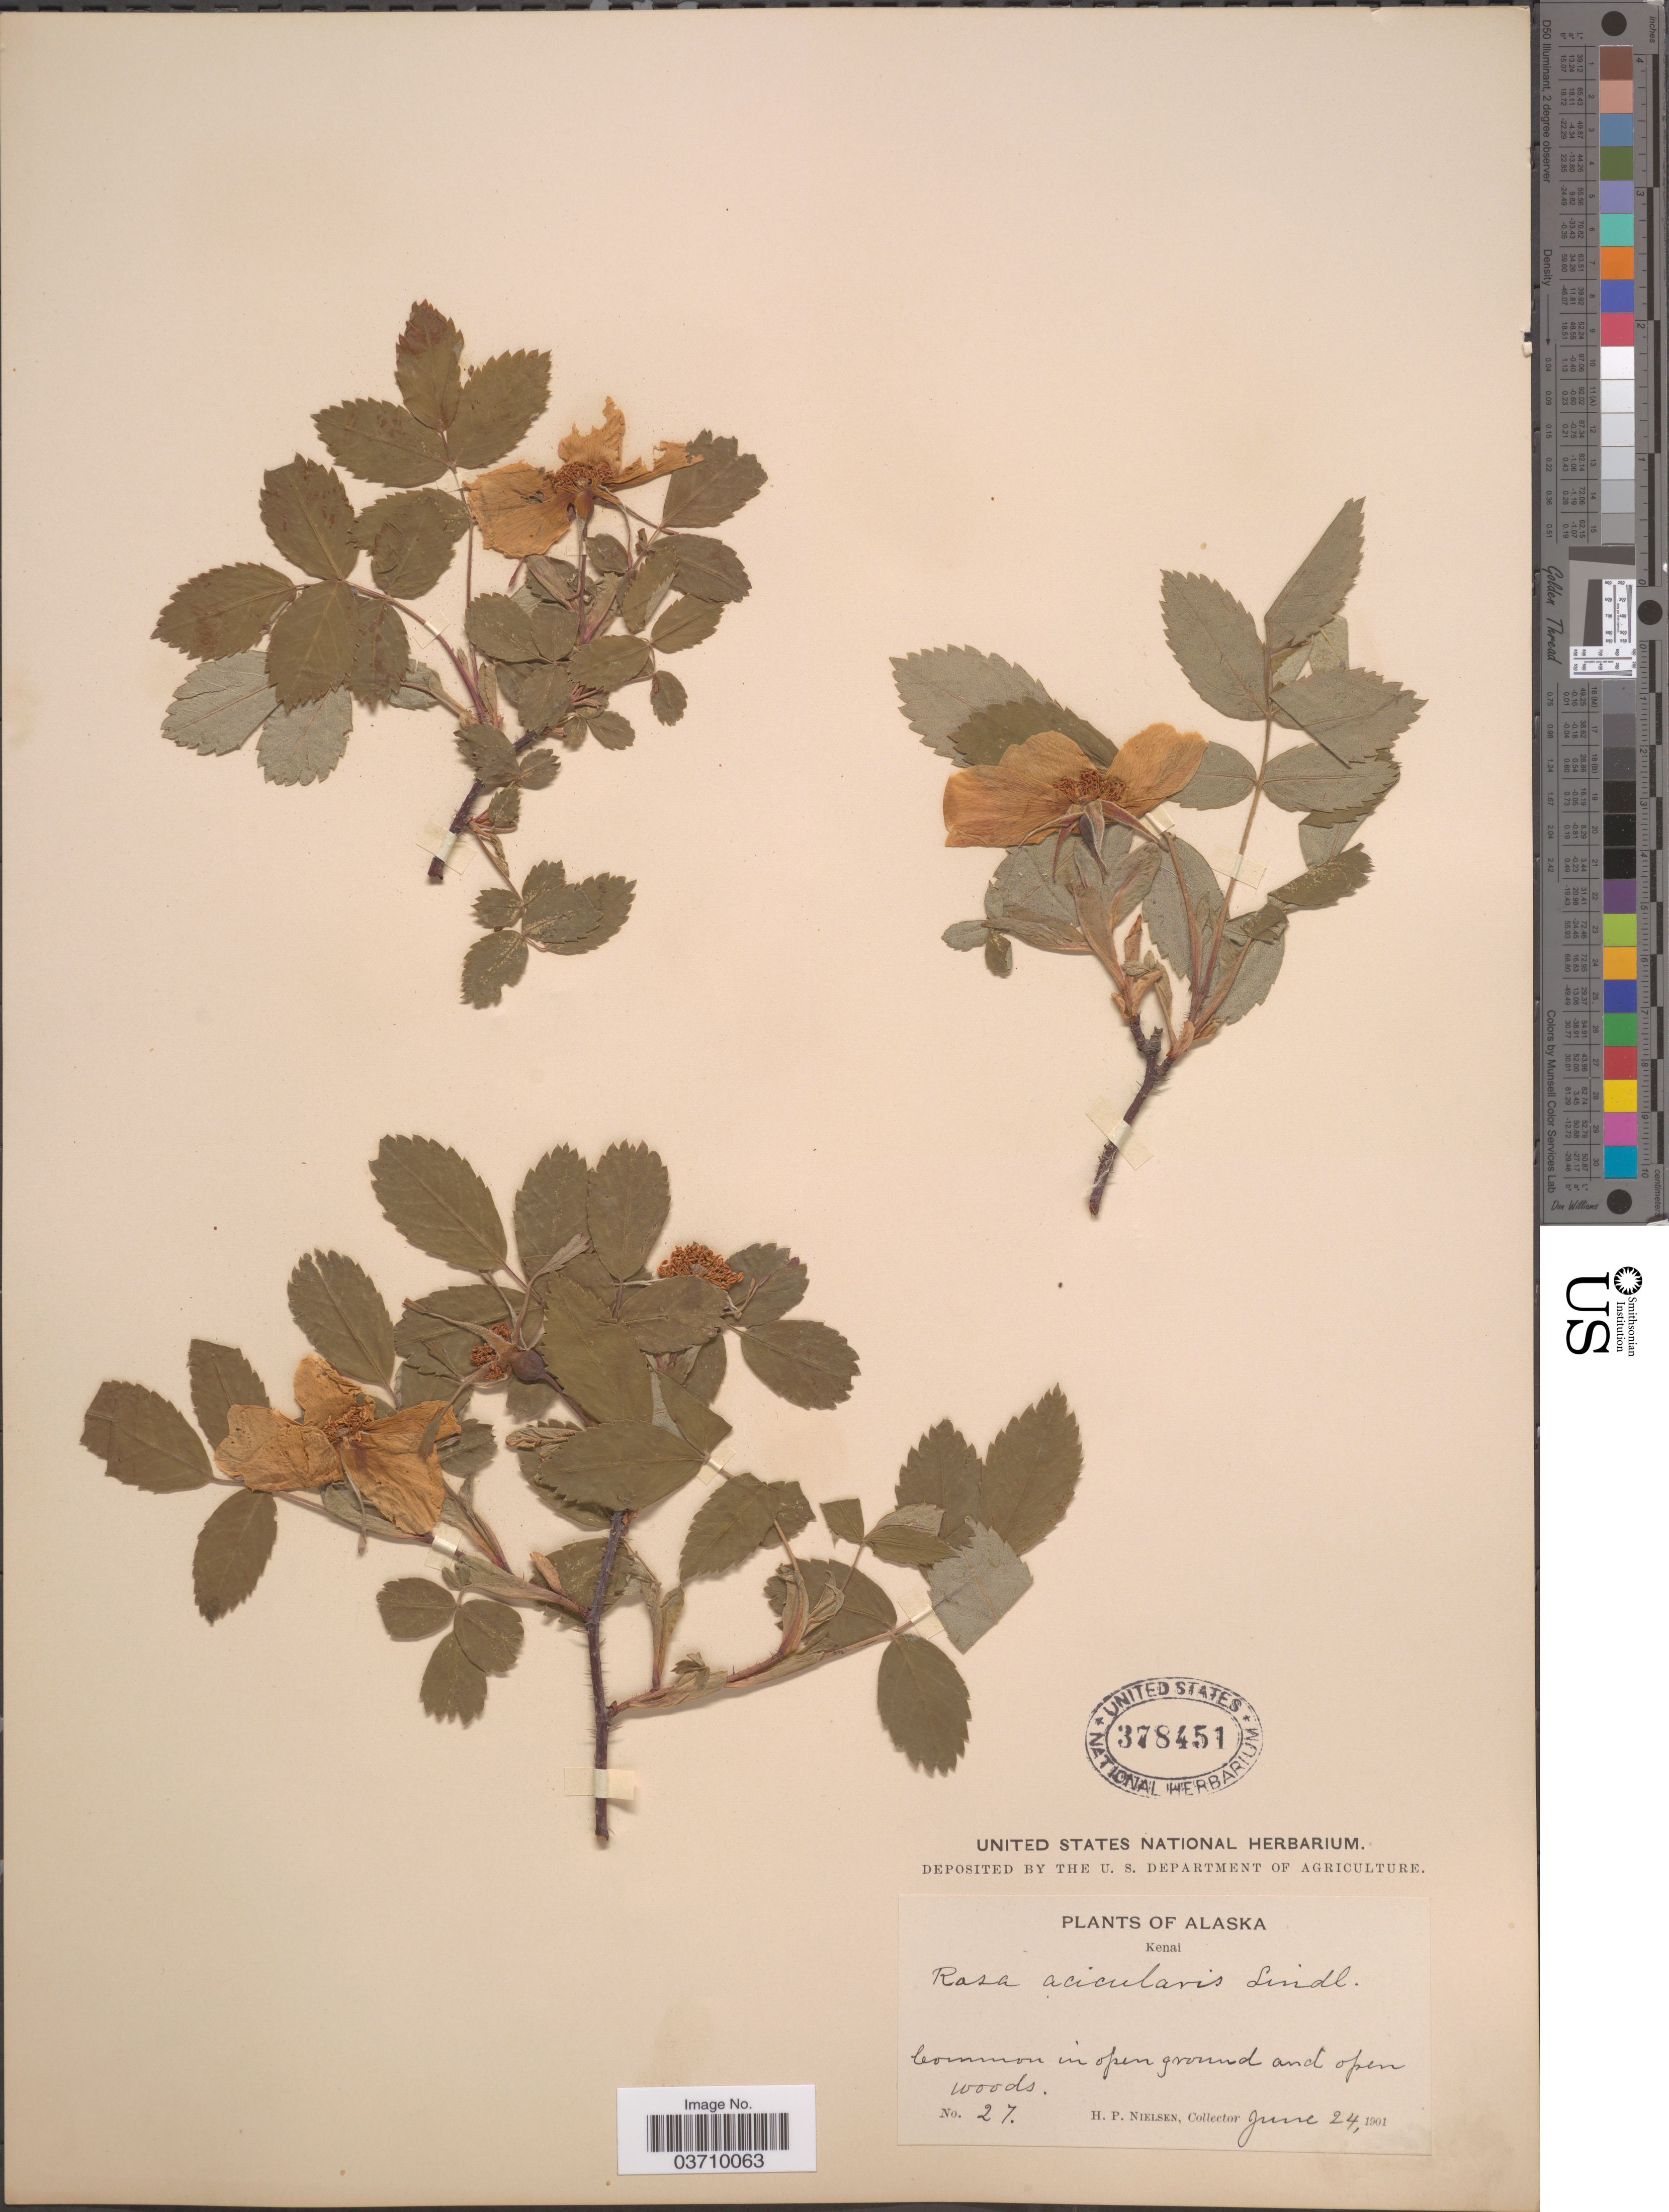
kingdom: Plantae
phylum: Tracheophyta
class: Magnoliopsida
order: Rosales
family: Rosaceae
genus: Rosa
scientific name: Rosa acicularis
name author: Lindl.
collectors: H. P. Nielsen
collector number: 27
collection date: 1901-06-24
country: United States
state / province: Alaska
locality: Kenai.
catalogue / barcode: US 378451